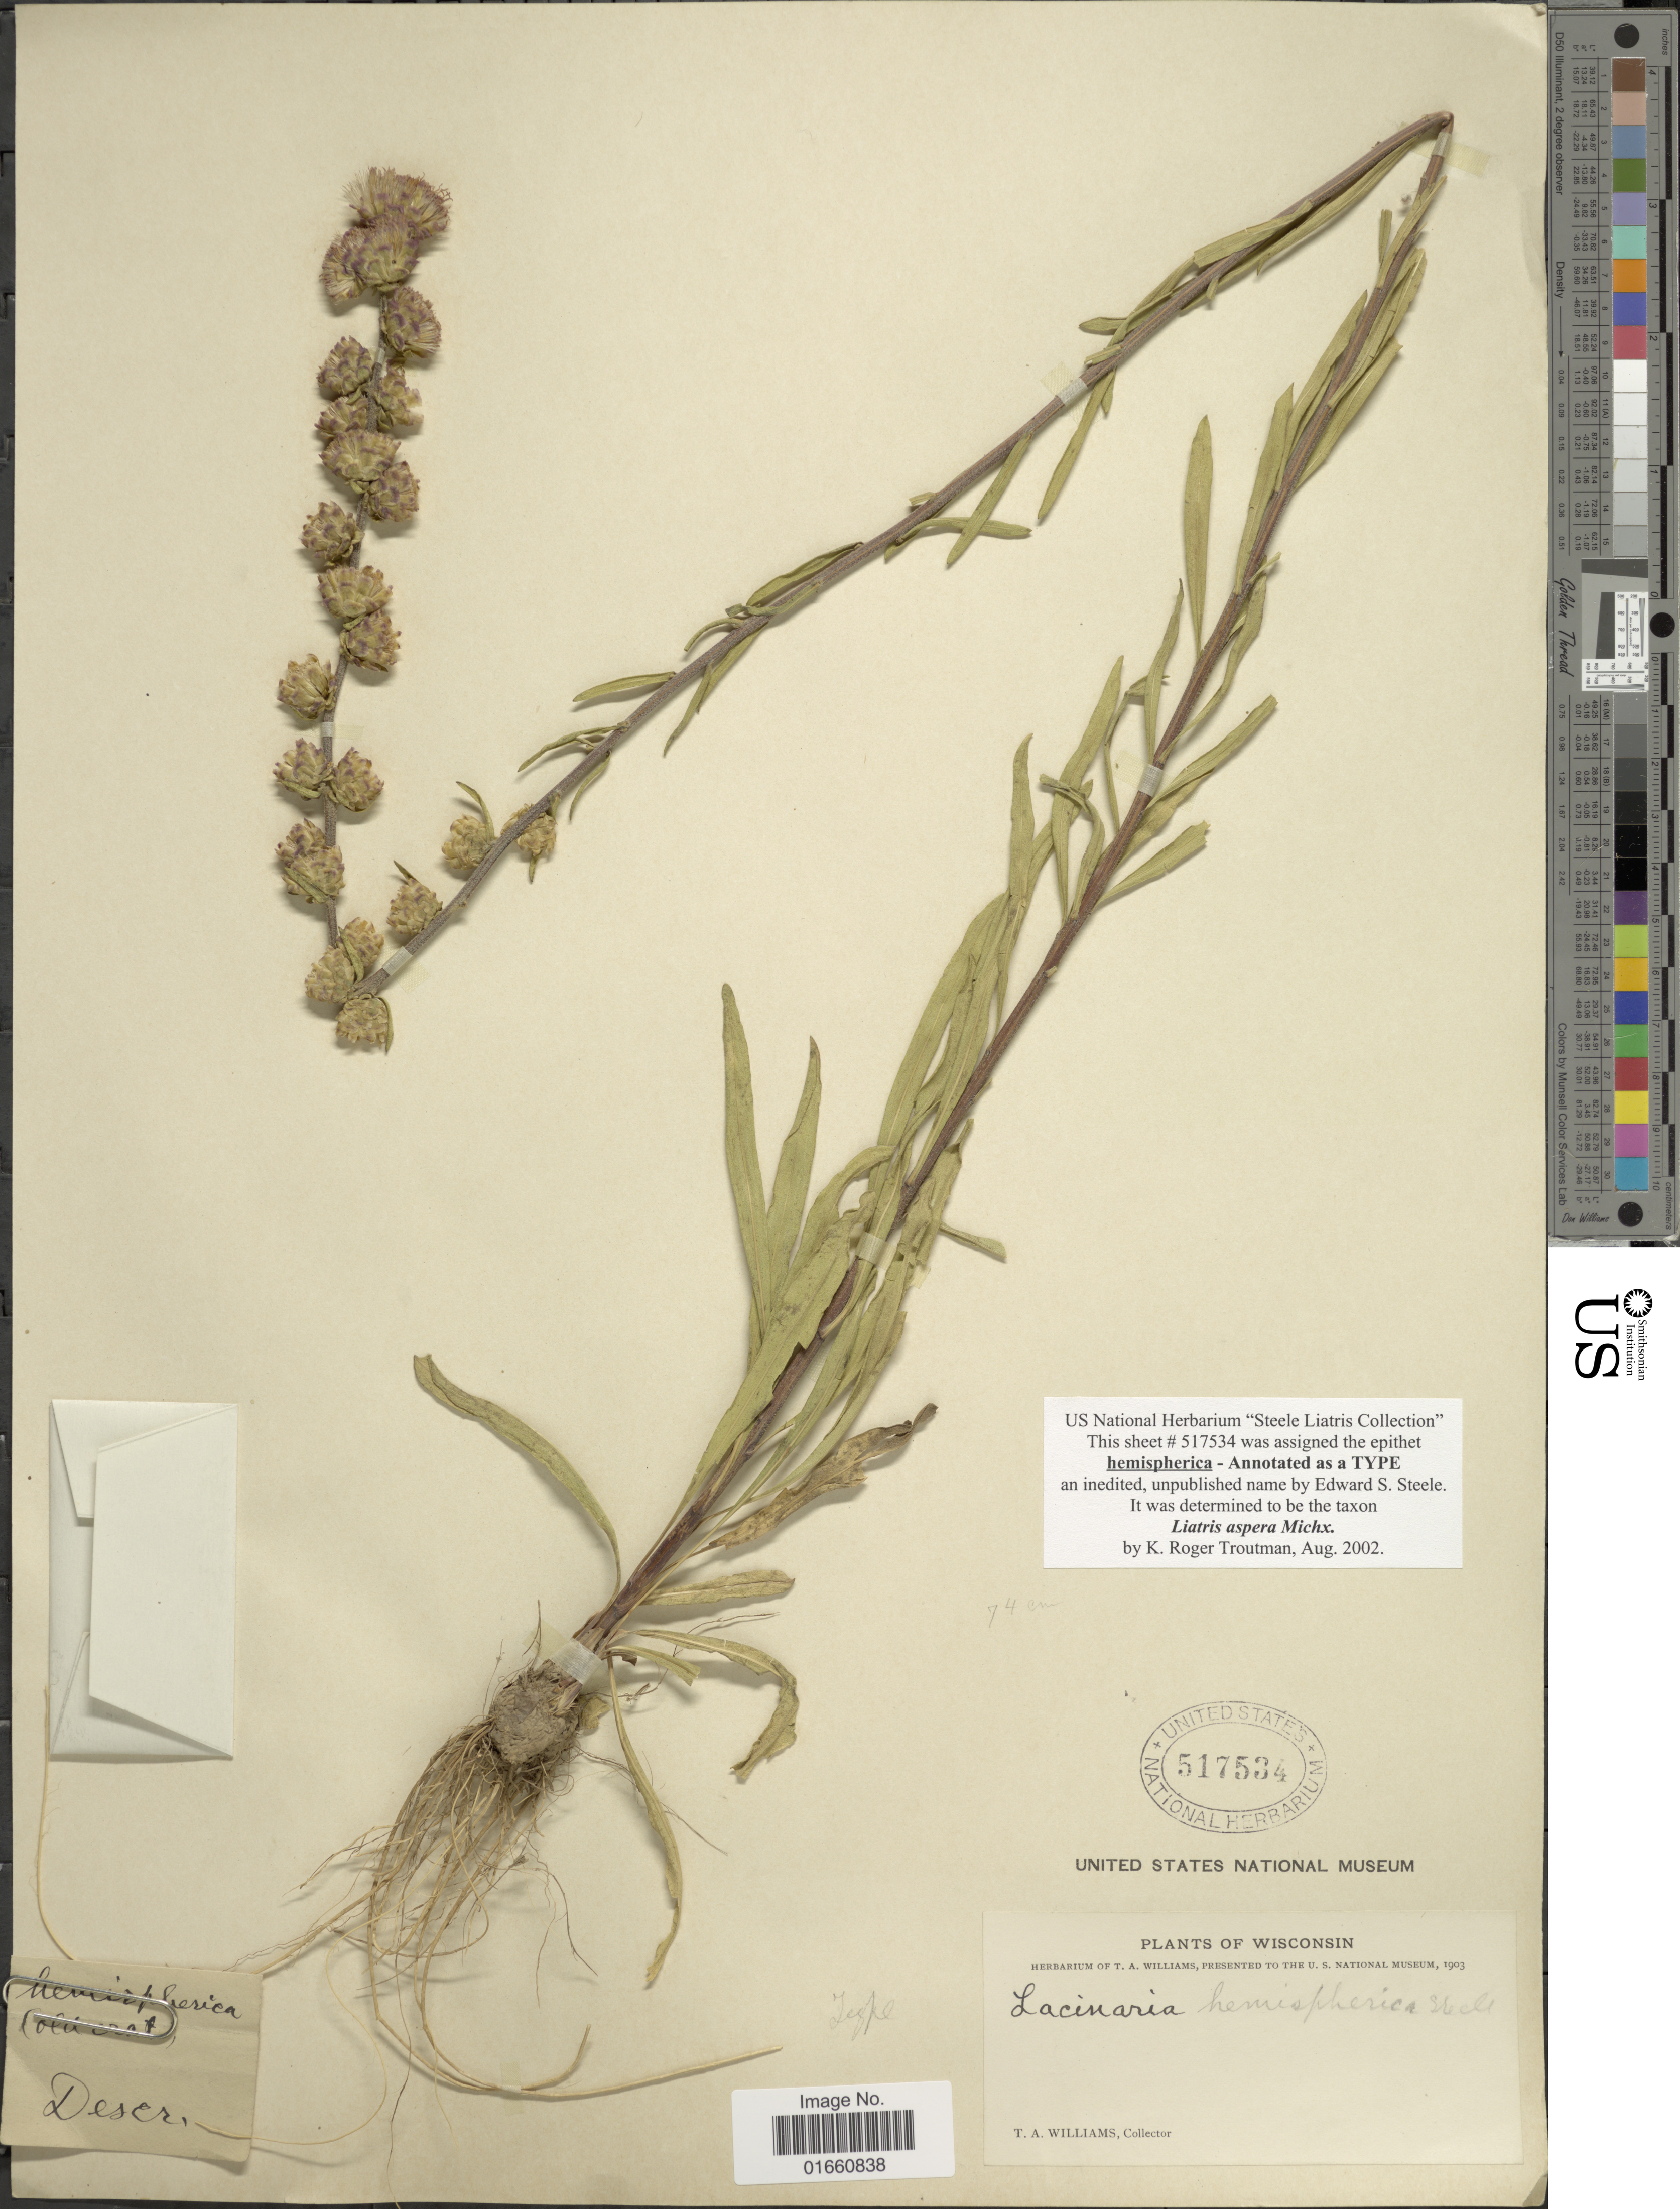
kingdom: Plantae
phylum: Tracheophyta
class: Magnoliopsida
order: Asterales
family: Asteraceae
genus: Liatris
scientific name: Liatris aspera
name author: Michx.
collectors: T. A. Williams (herbarium)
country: United States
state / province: Wisconsin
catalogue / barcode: US 517534